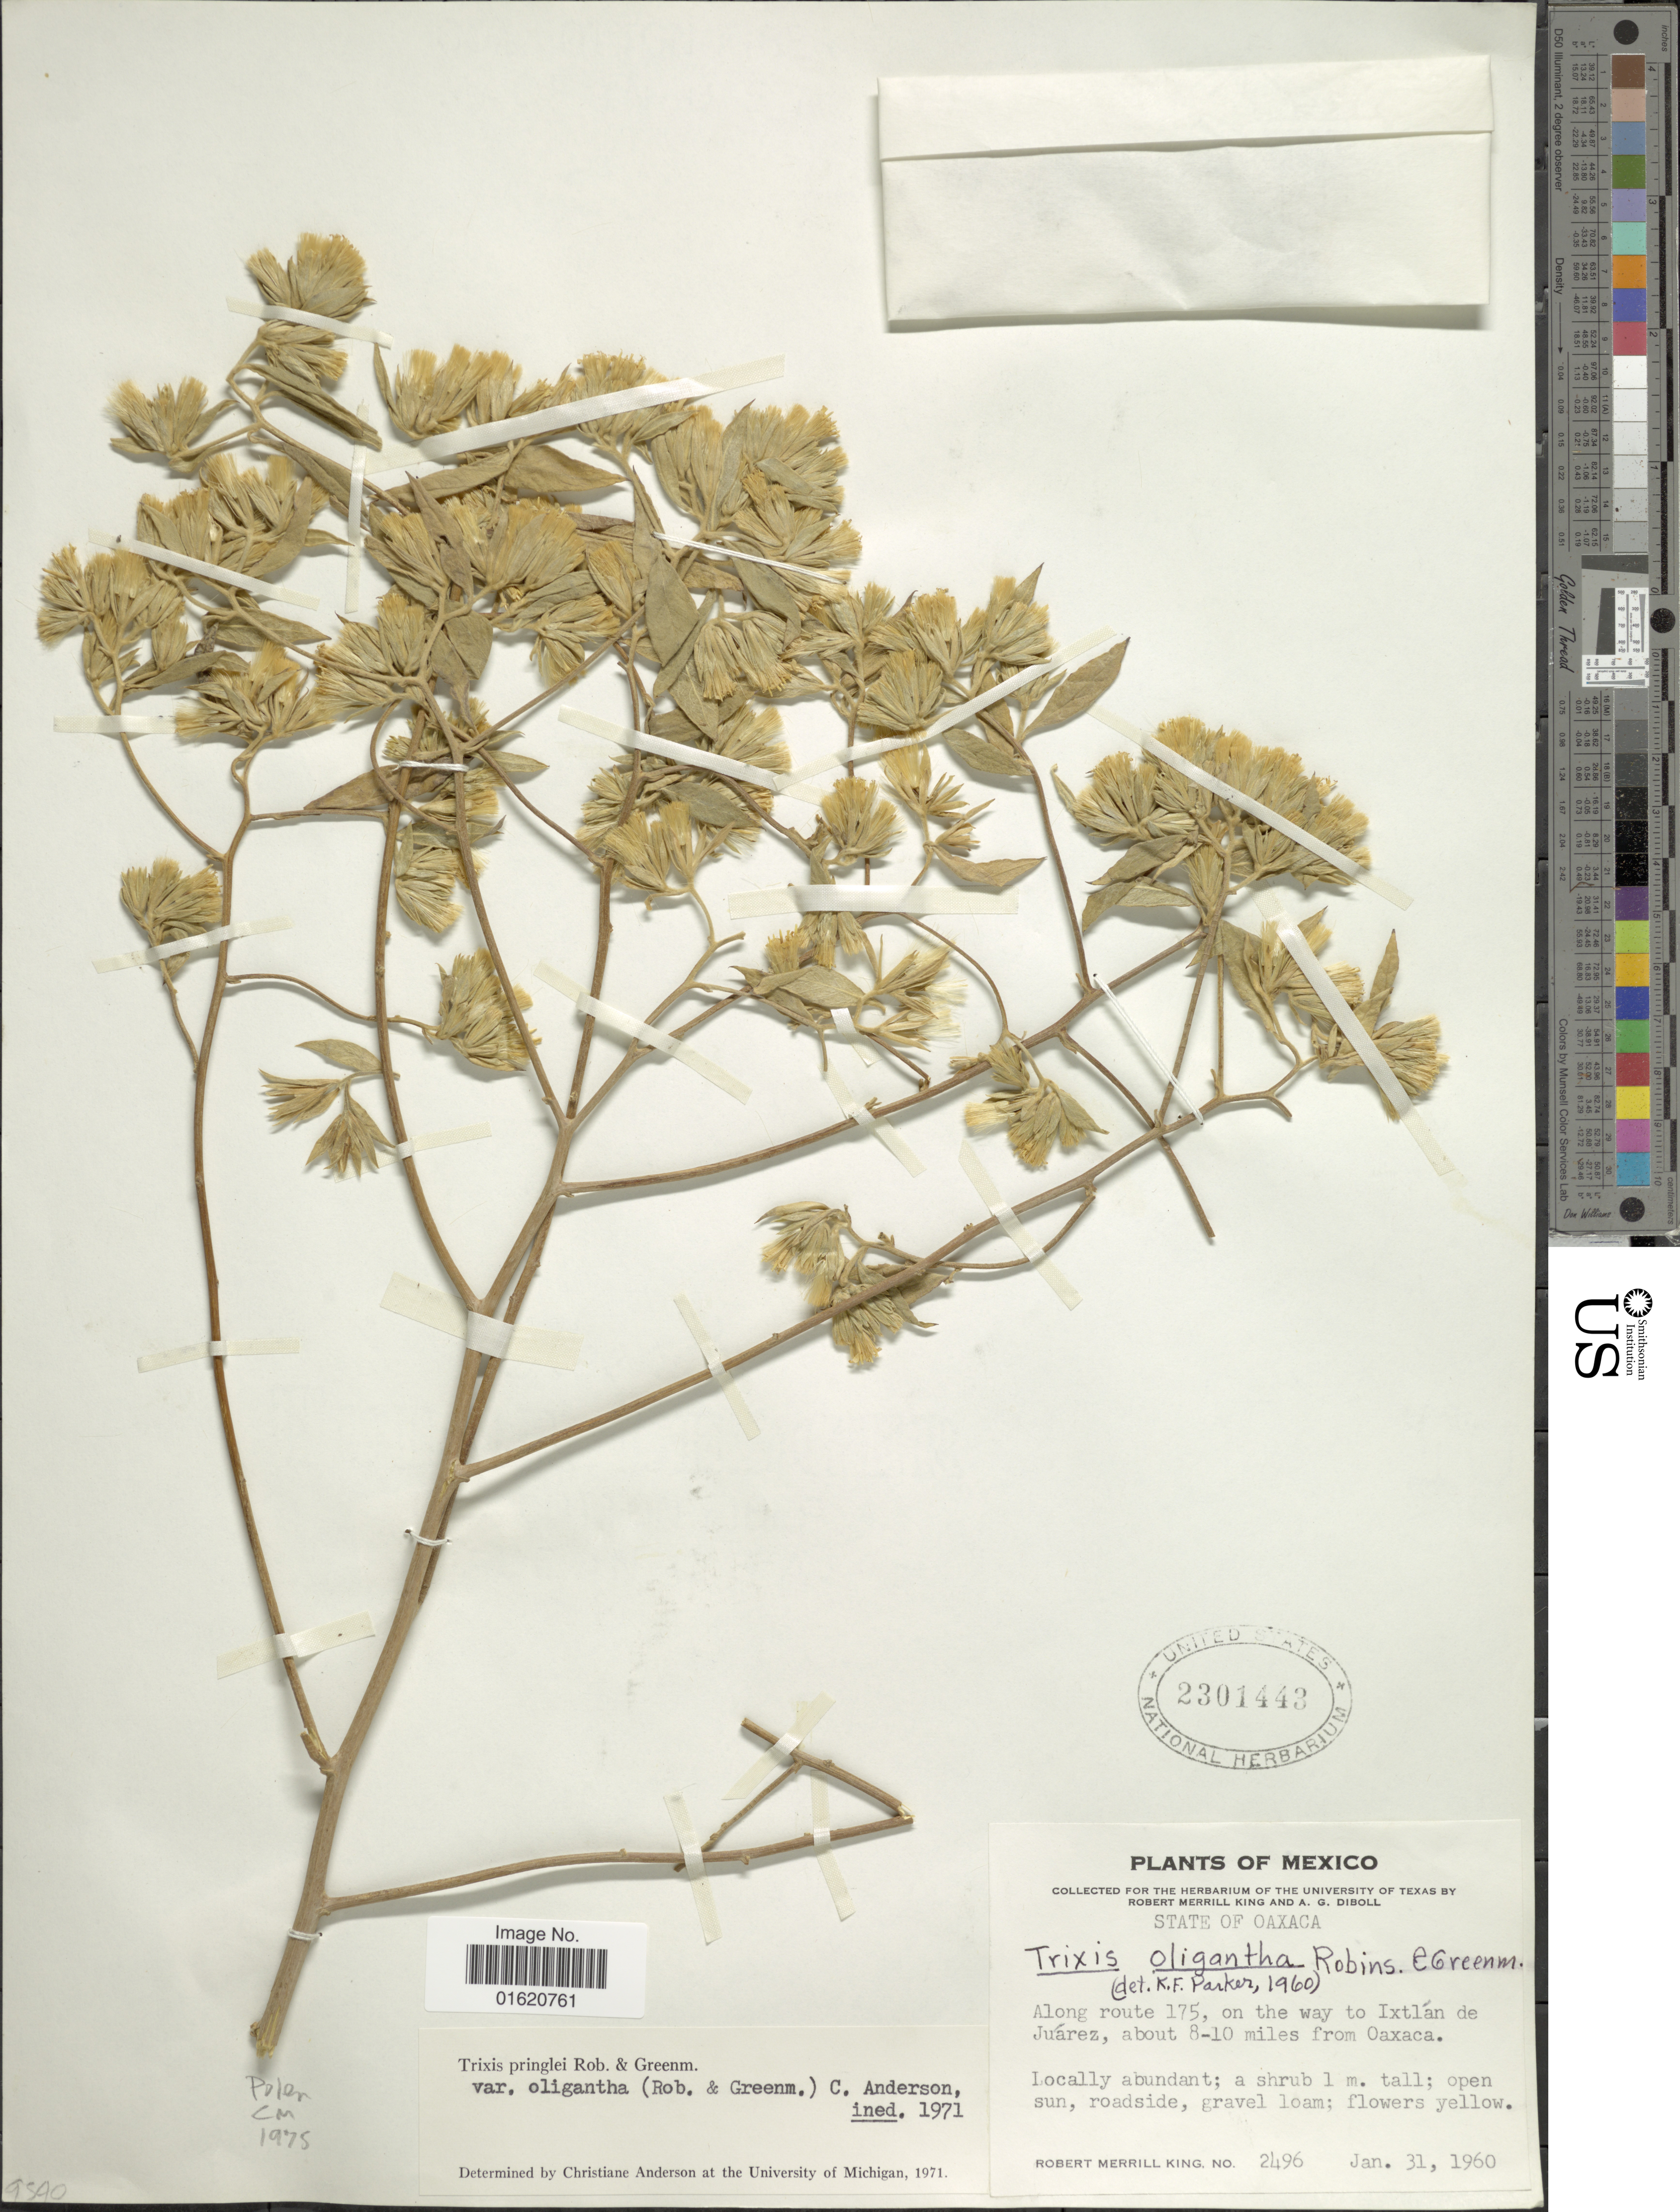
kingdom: Plantae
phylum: Tracheophyta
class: Magnoliopsida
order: Asterales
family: Asteraceae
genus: Trixis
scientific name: Trixis pringlei var. oligantha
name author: (B.L. Rob. & Greenm.) C.E. Anderson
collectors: R. M. King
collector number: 2496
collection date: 1960-01-31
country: Mexico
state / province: Oaxaca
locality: Along route 175, on the way to Ixatlán de Juárez, about 8-10 miles from Oaxaca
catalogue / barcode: US 2301443